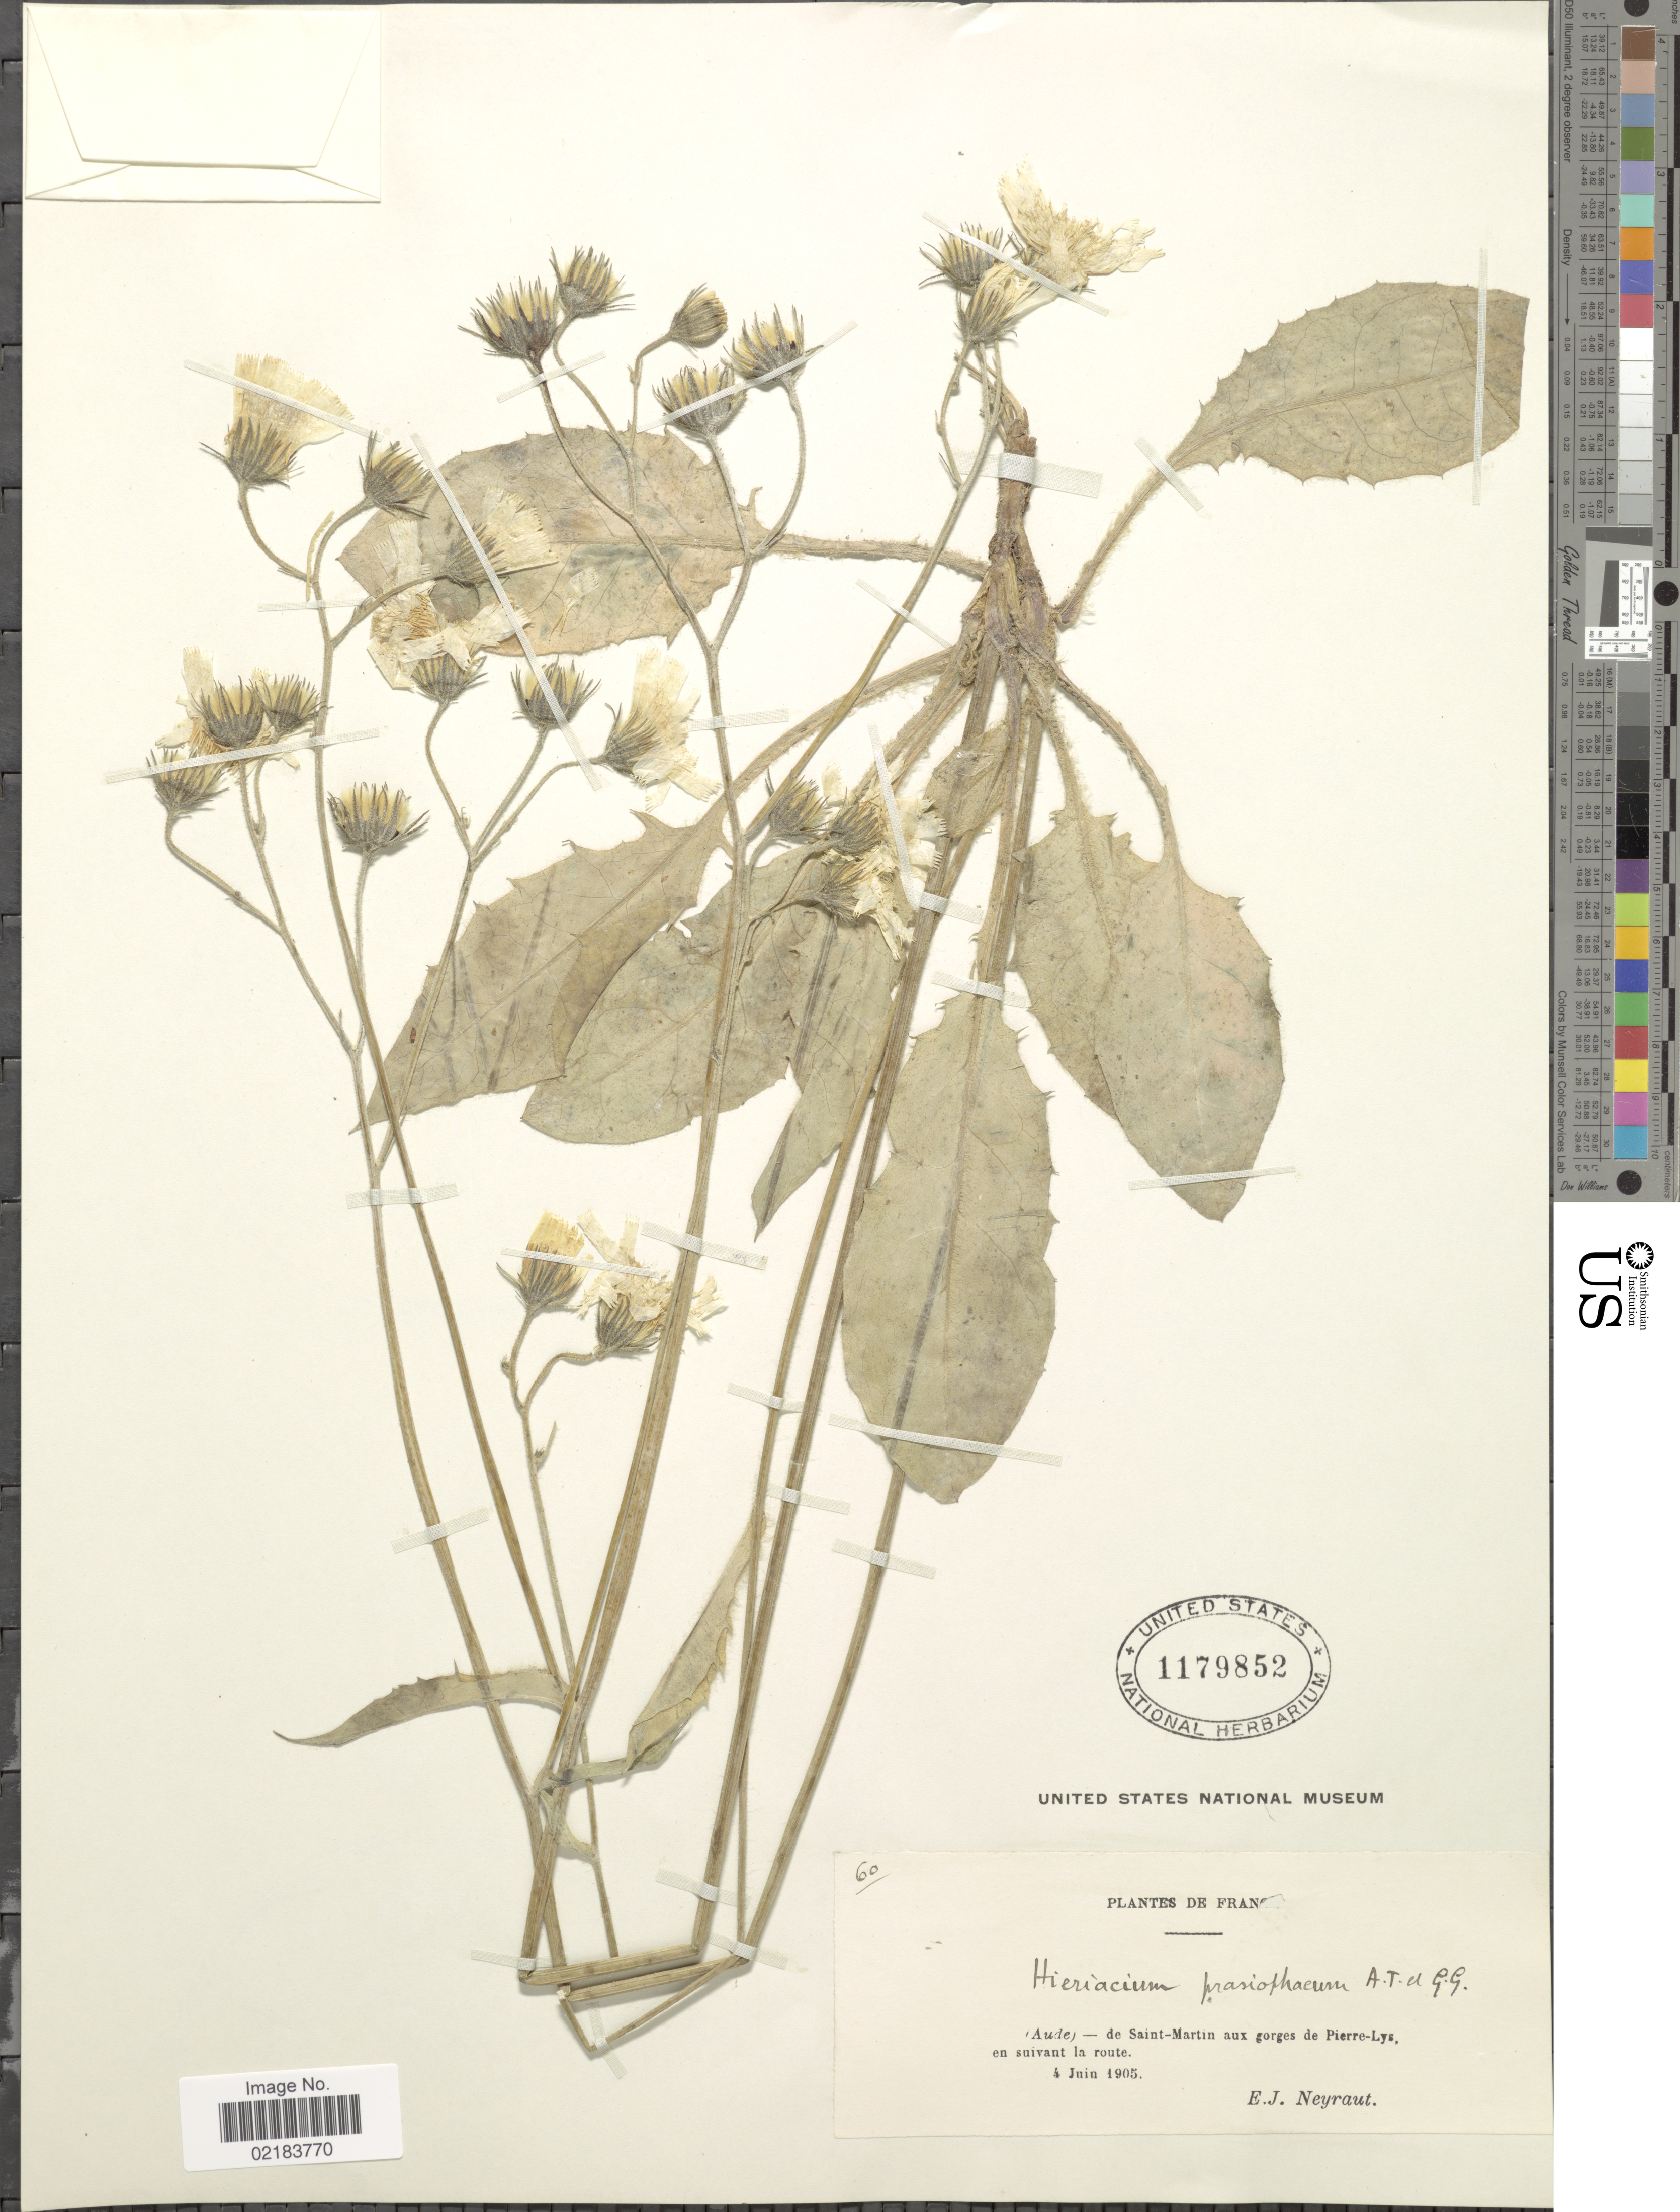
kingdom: Plantae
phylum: Tracheophyta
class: Magnoliopsida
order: Asterales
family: Asteraceae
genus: Hieracium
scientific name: Hieracium glaucinum subsp. prasiophaeum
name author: (Arvet-Touvet & Gaut.) Gottschl.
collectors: E. Neyraut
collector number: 60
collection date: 1905-06-04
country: France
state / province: Occitanie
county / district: Aude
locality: (Aude) - de Saint-Martin aux gorges de Pierre-Lys, en suivant la route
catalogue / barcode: US 1179852